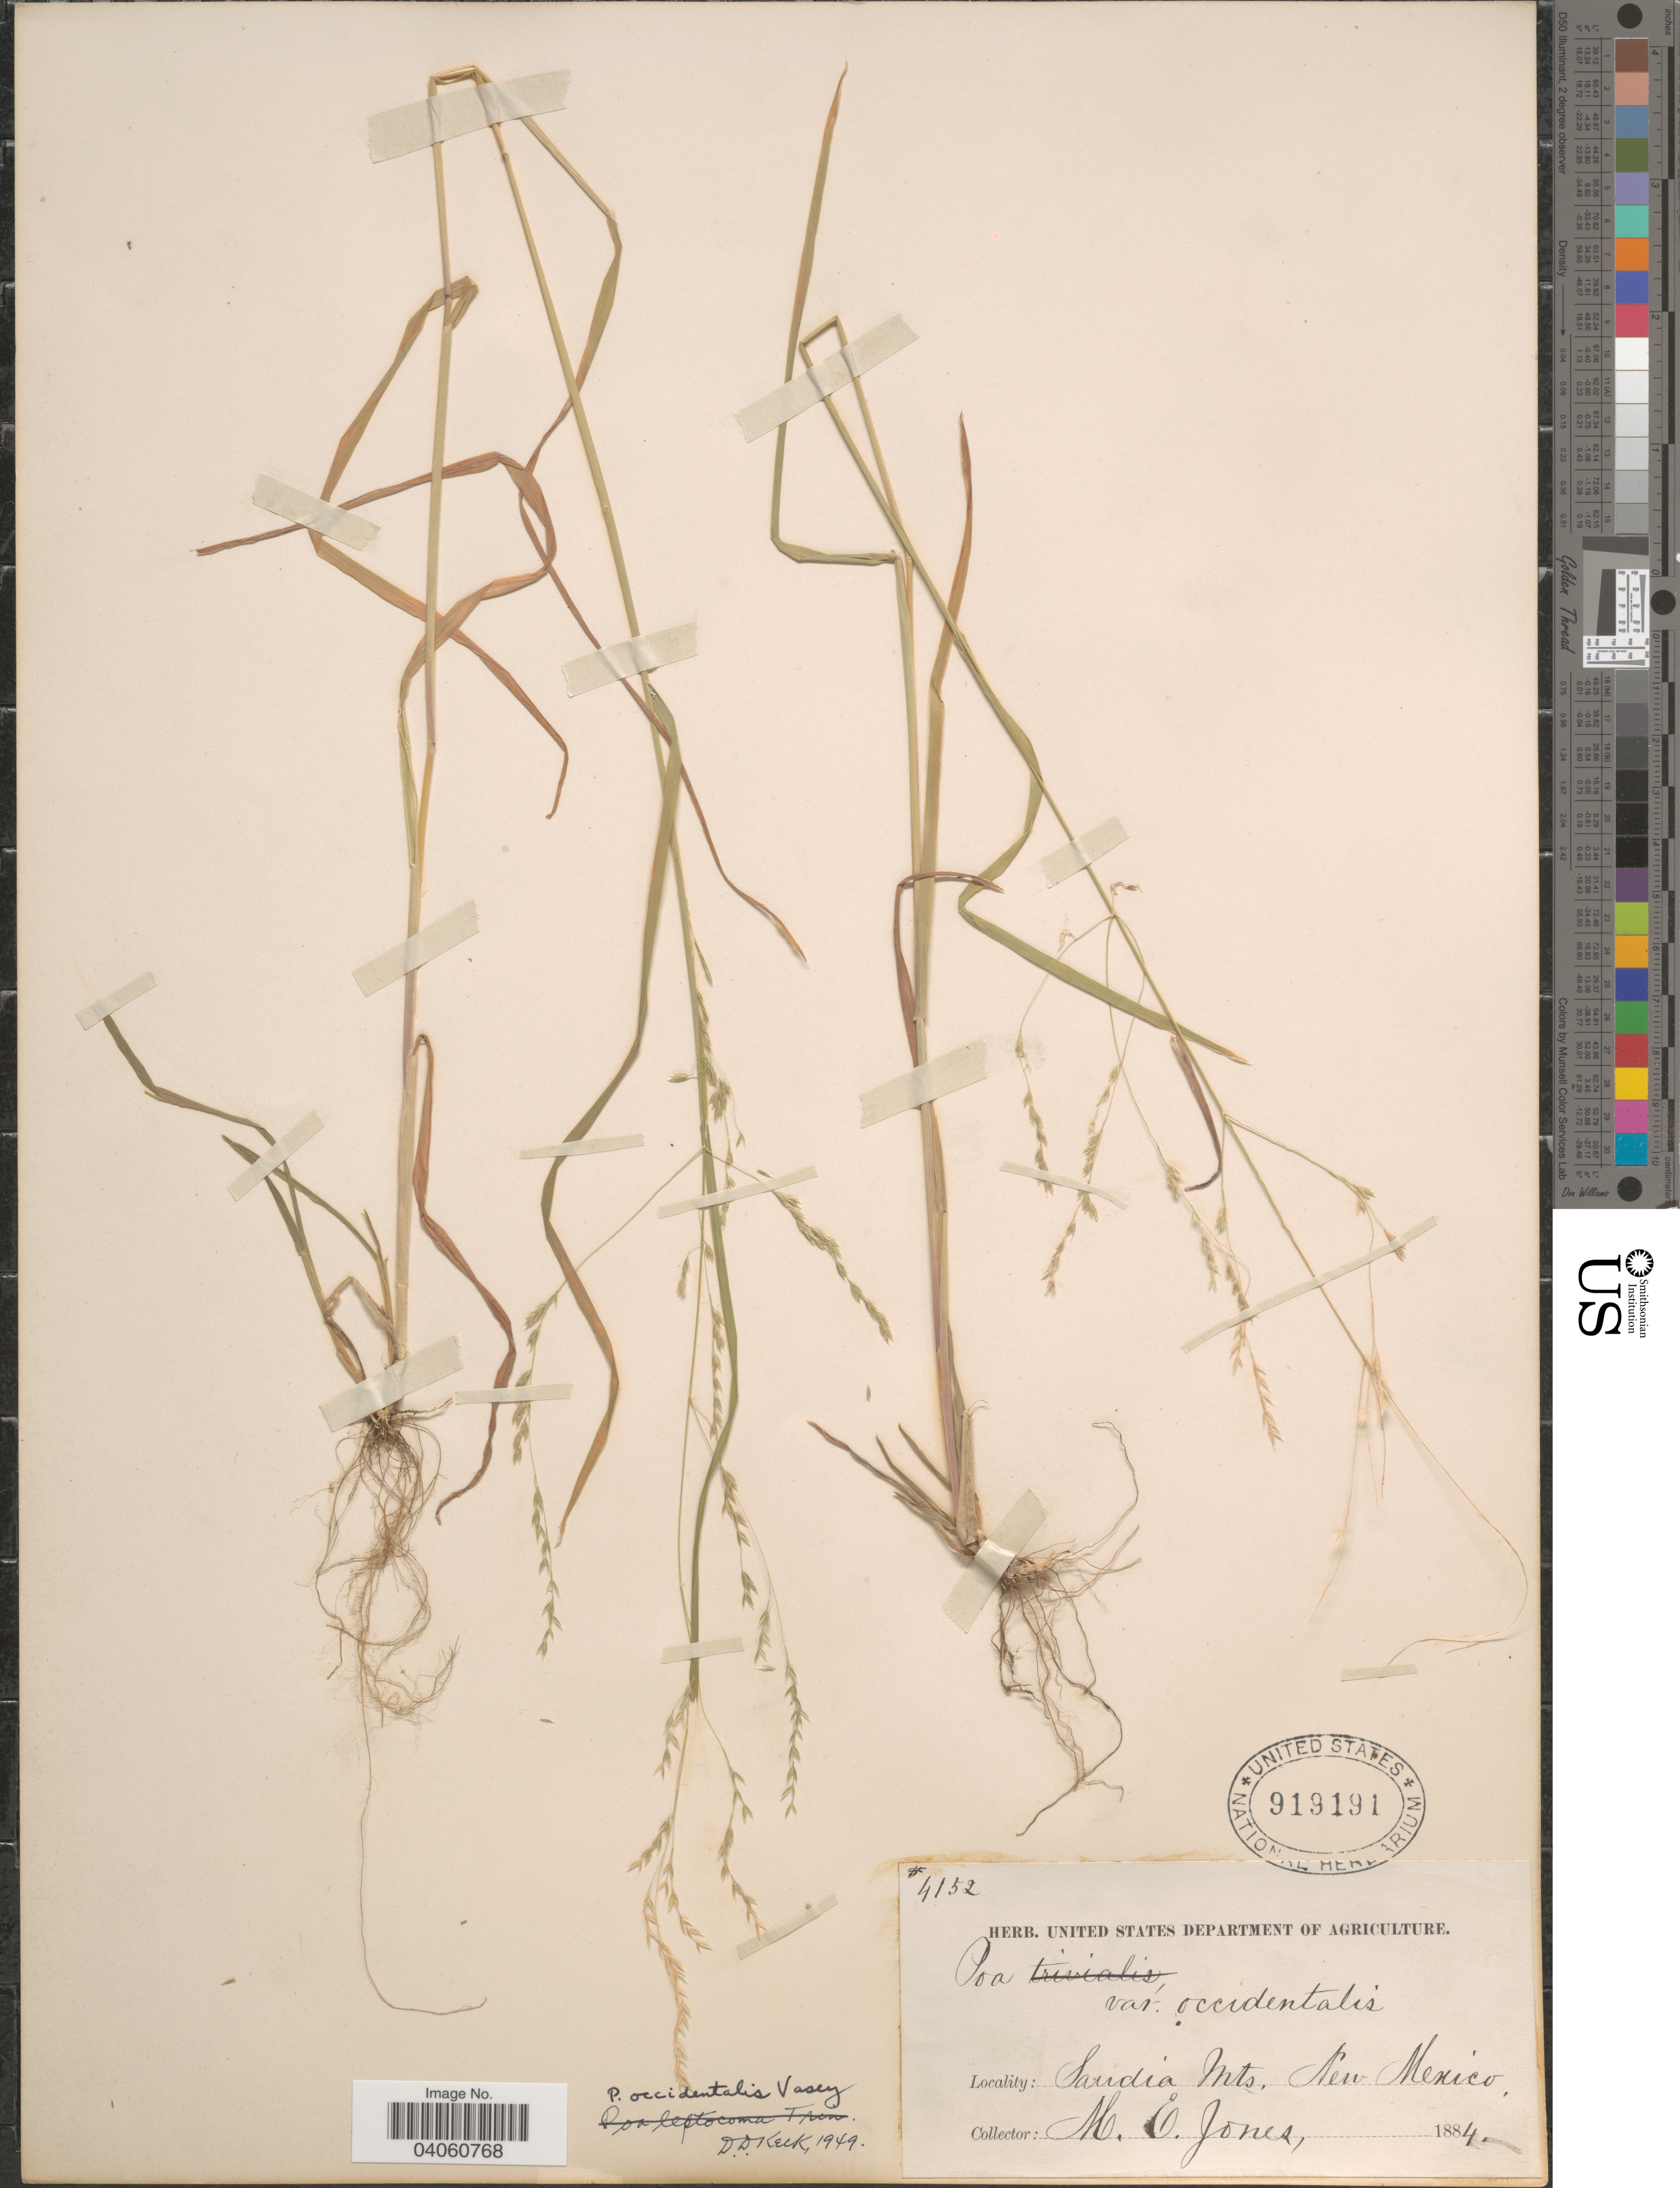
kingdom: Plantae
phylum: Tracheophyta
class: Liliopsida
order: Poales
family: Poaceae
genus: Poa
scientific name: Poa occidentalis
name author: (Vasey) Vasey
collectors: M. E. Jones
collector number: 4152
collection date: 1884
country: United States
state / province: New Mexico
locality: Sandia Mts.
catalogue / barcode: US 919191